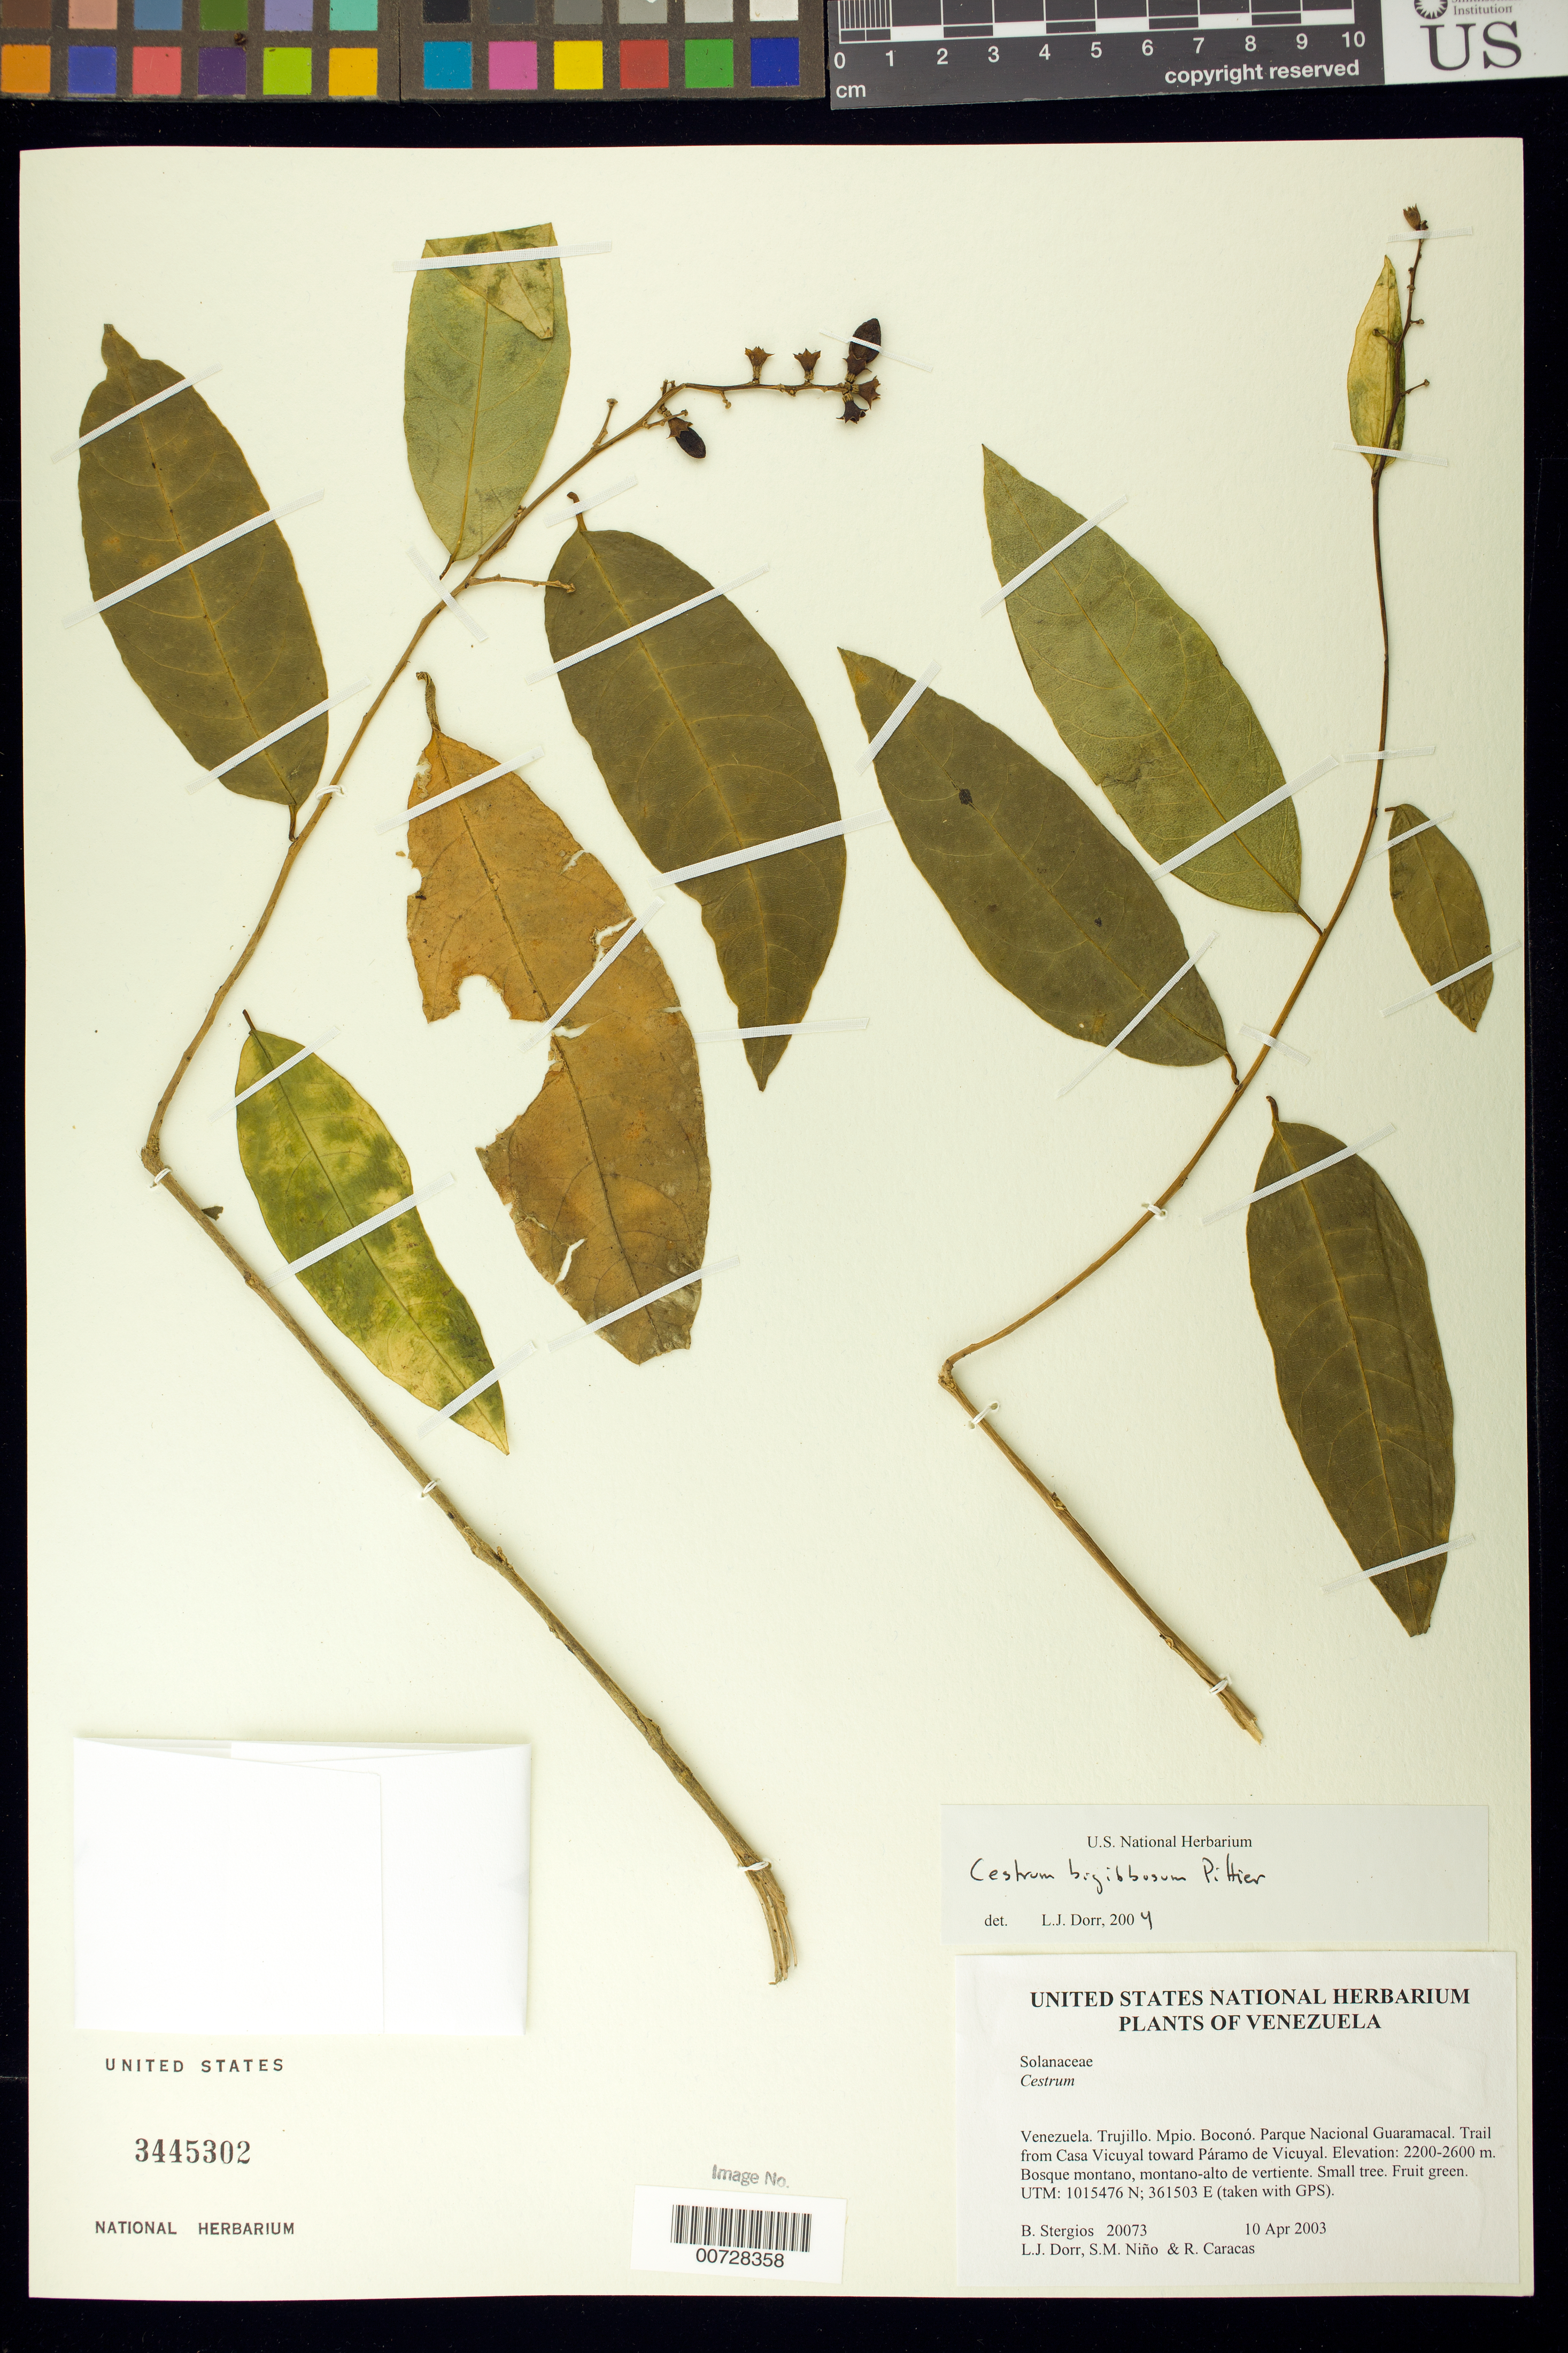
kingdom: Plantae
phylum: Tracheophyta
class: Magnoliopsida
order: Solanales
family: Solanaceae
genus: Cestrum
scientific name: Cestrum bigibbosum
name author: Pittier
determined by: Dorr, L. J., (BOT), Smithsonian Institution - National Museum of Natural History (UNITED STATES)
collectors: B. G. Stergios, L. J. Dorr, S. M. Niño & R. Caracas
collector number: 20073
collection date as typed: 10 Apr 2003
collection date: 2003-04-10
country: Venezuela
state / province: Trujillo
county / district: Boconó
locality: Parque Nacional Guaramacal. Trail from Casa Vicuyal toward Páramo de Vicuyal.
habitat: Bosque montano, montano-alto de vertiente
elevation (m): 2200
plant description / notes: PORT, US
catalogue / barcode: US 3445302